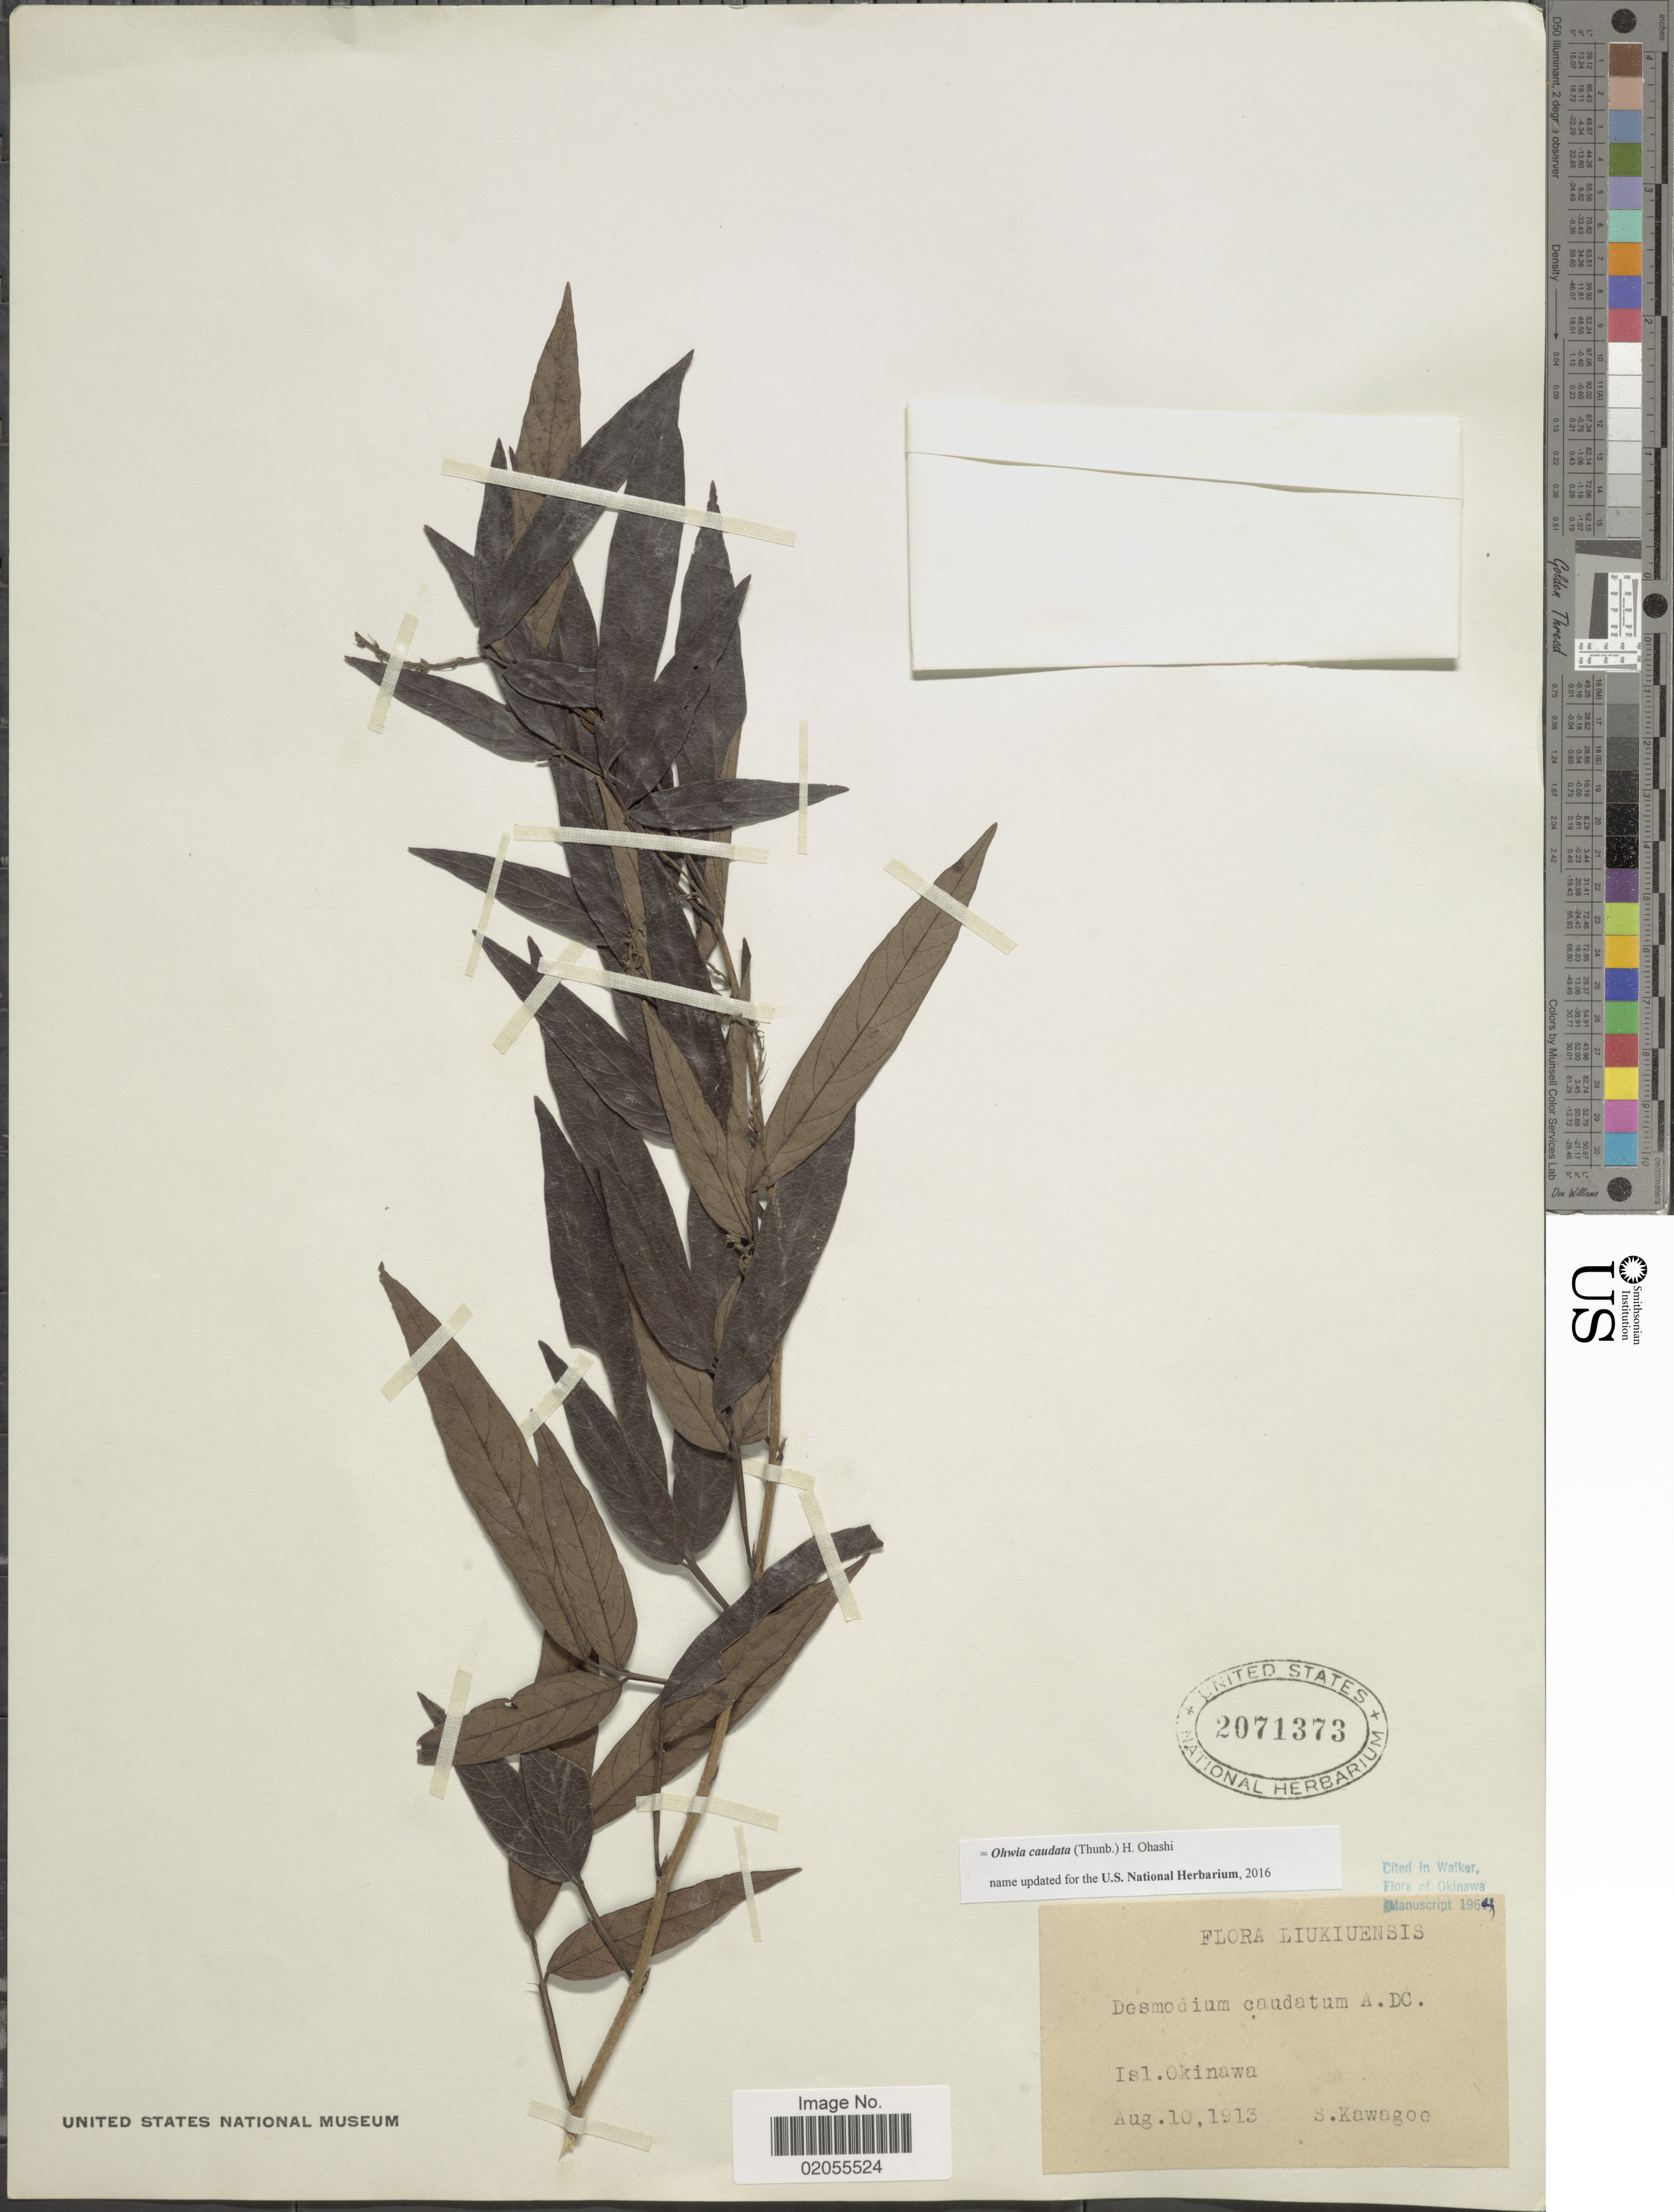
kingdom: Plantae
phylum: Tracheophyta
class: Magnoliopsida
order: Fabales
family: Fabaceae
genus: Ohwia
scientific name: Ohwia caudata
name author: (Thunb.) H. Ohashi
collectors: S. Kawagoe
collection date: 1913-08-10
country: Japan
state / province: Okinawa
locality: Liukiuensis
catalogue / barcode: US 2071373